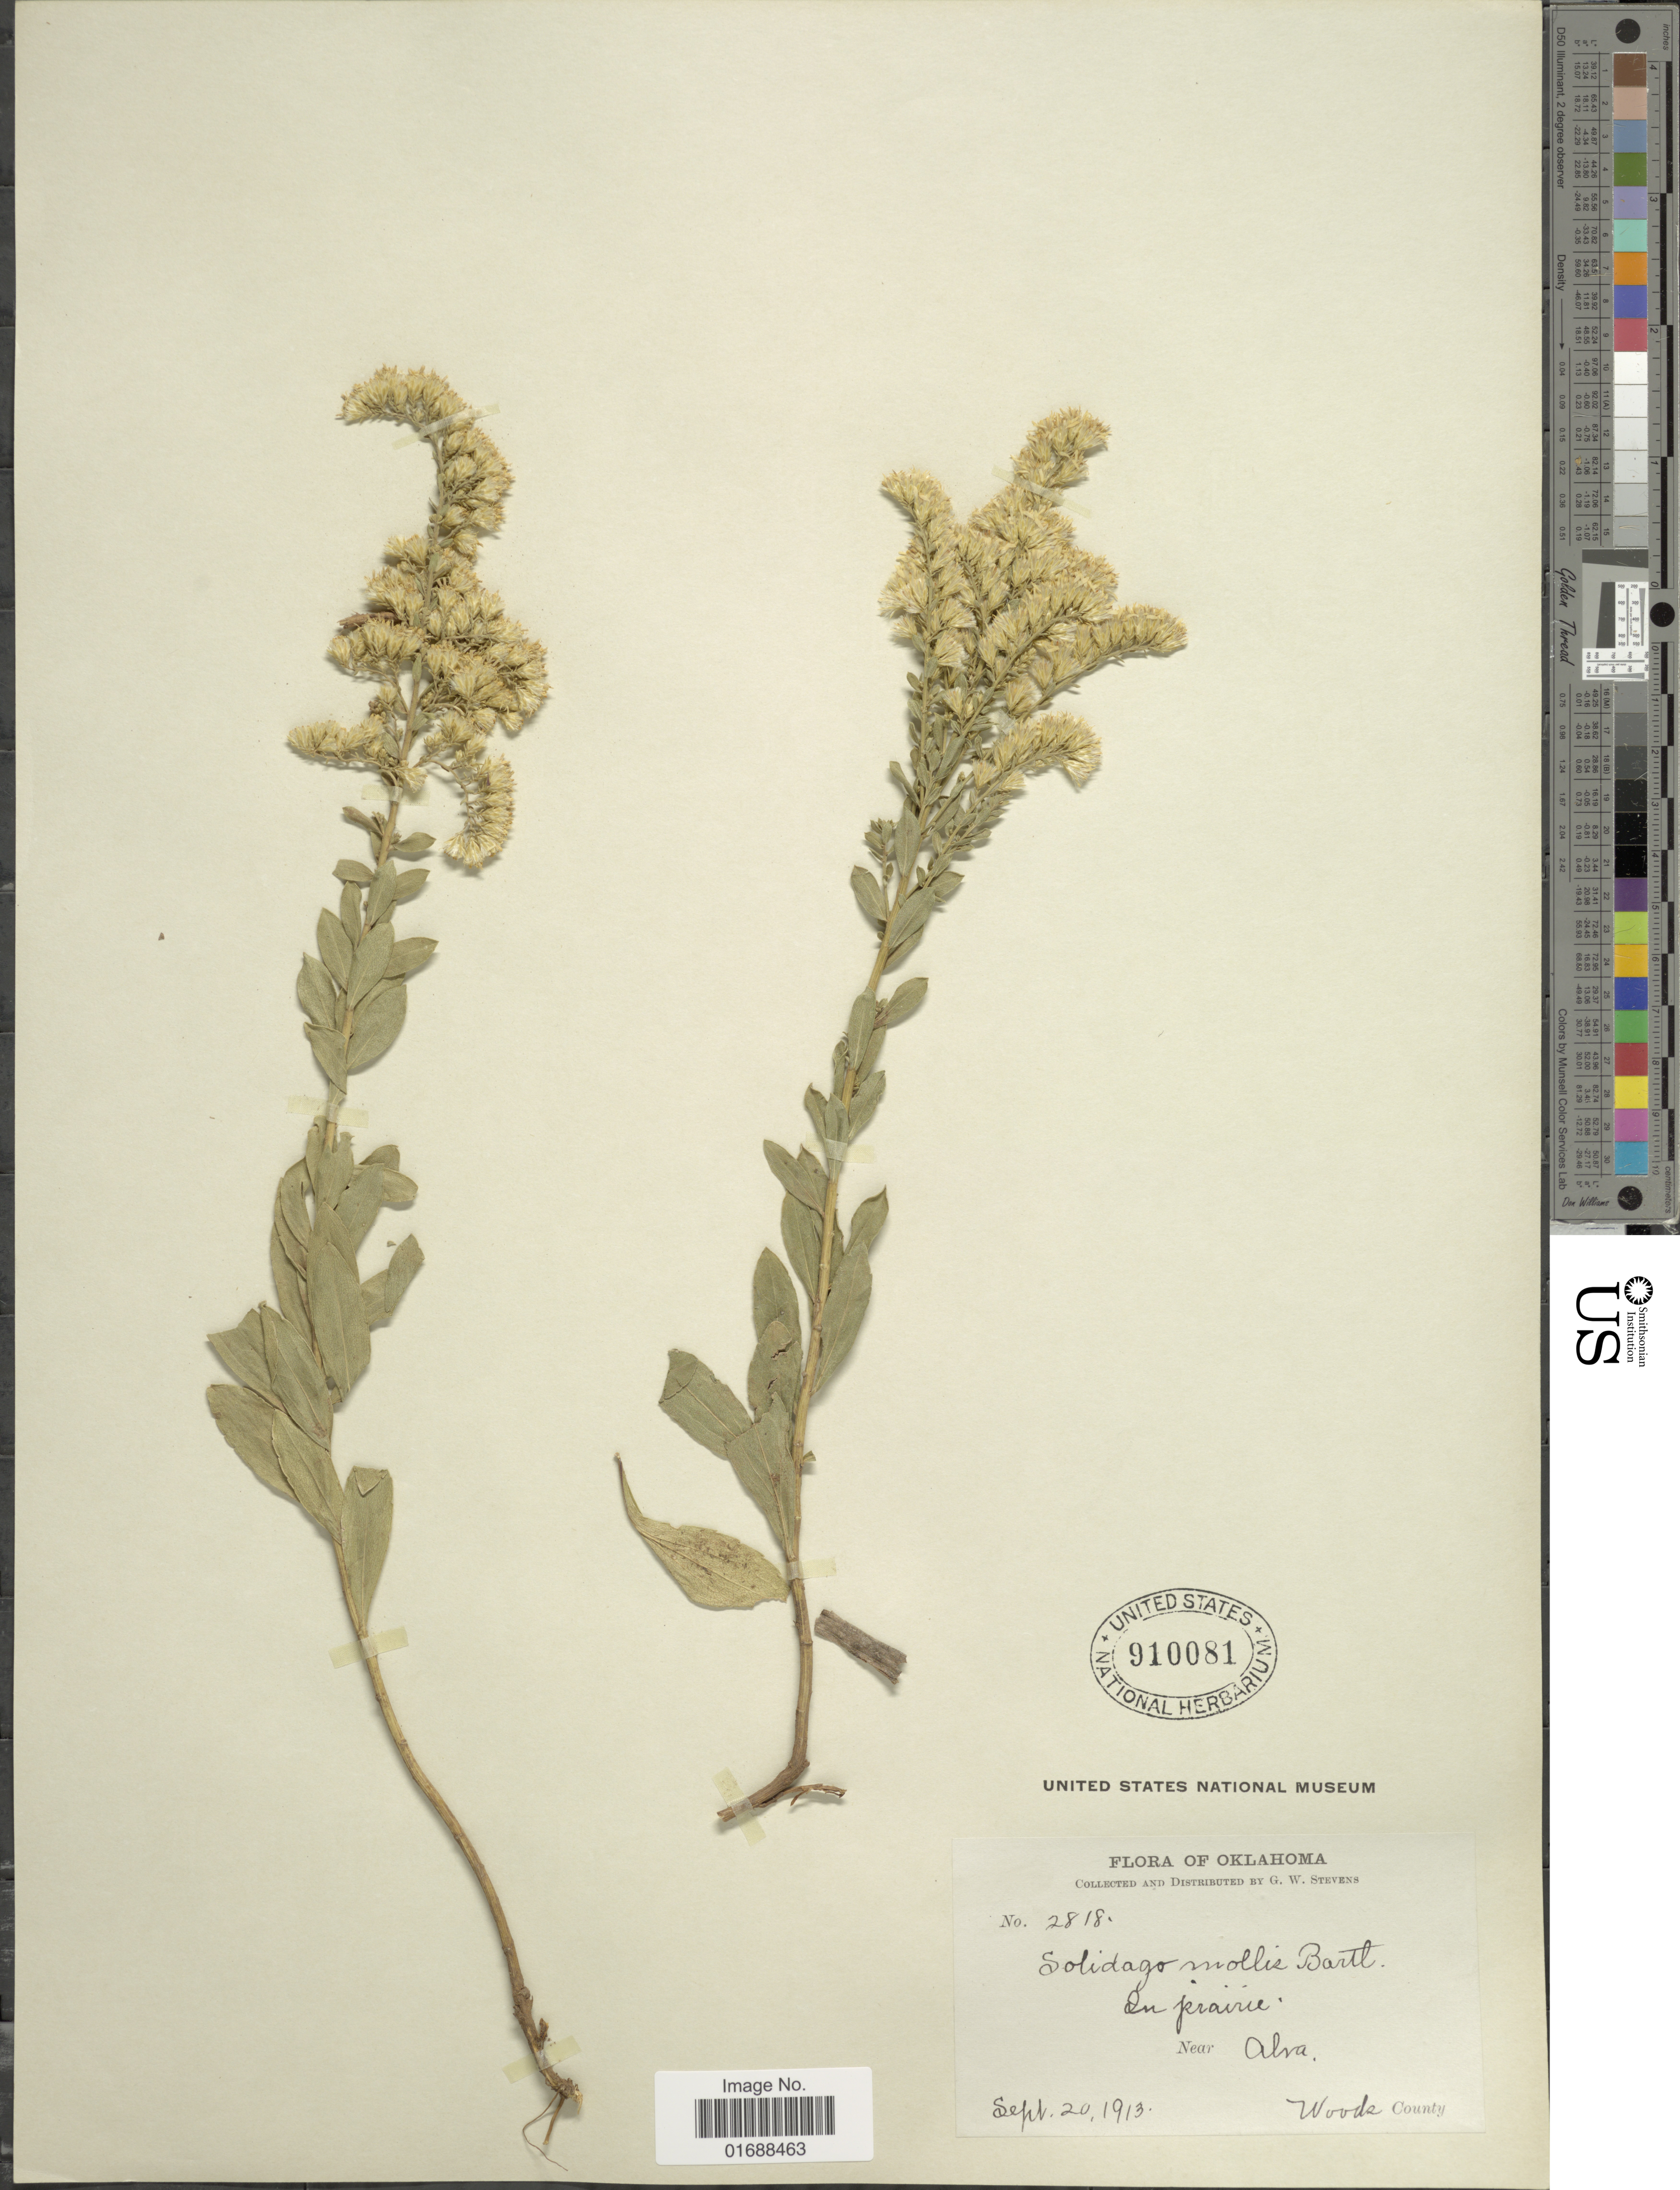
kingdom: Plantae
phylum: Tracheophyta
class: Magnoliopsida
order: Asterales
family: Asteraceae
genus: Solidago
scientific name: Solidago mollis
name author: Bartl.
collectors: G. W. Stevens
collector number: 2818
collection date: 1913-09-20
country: United States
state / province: Oklahoma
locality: Near Alva, Woods County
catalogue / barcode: US 910081